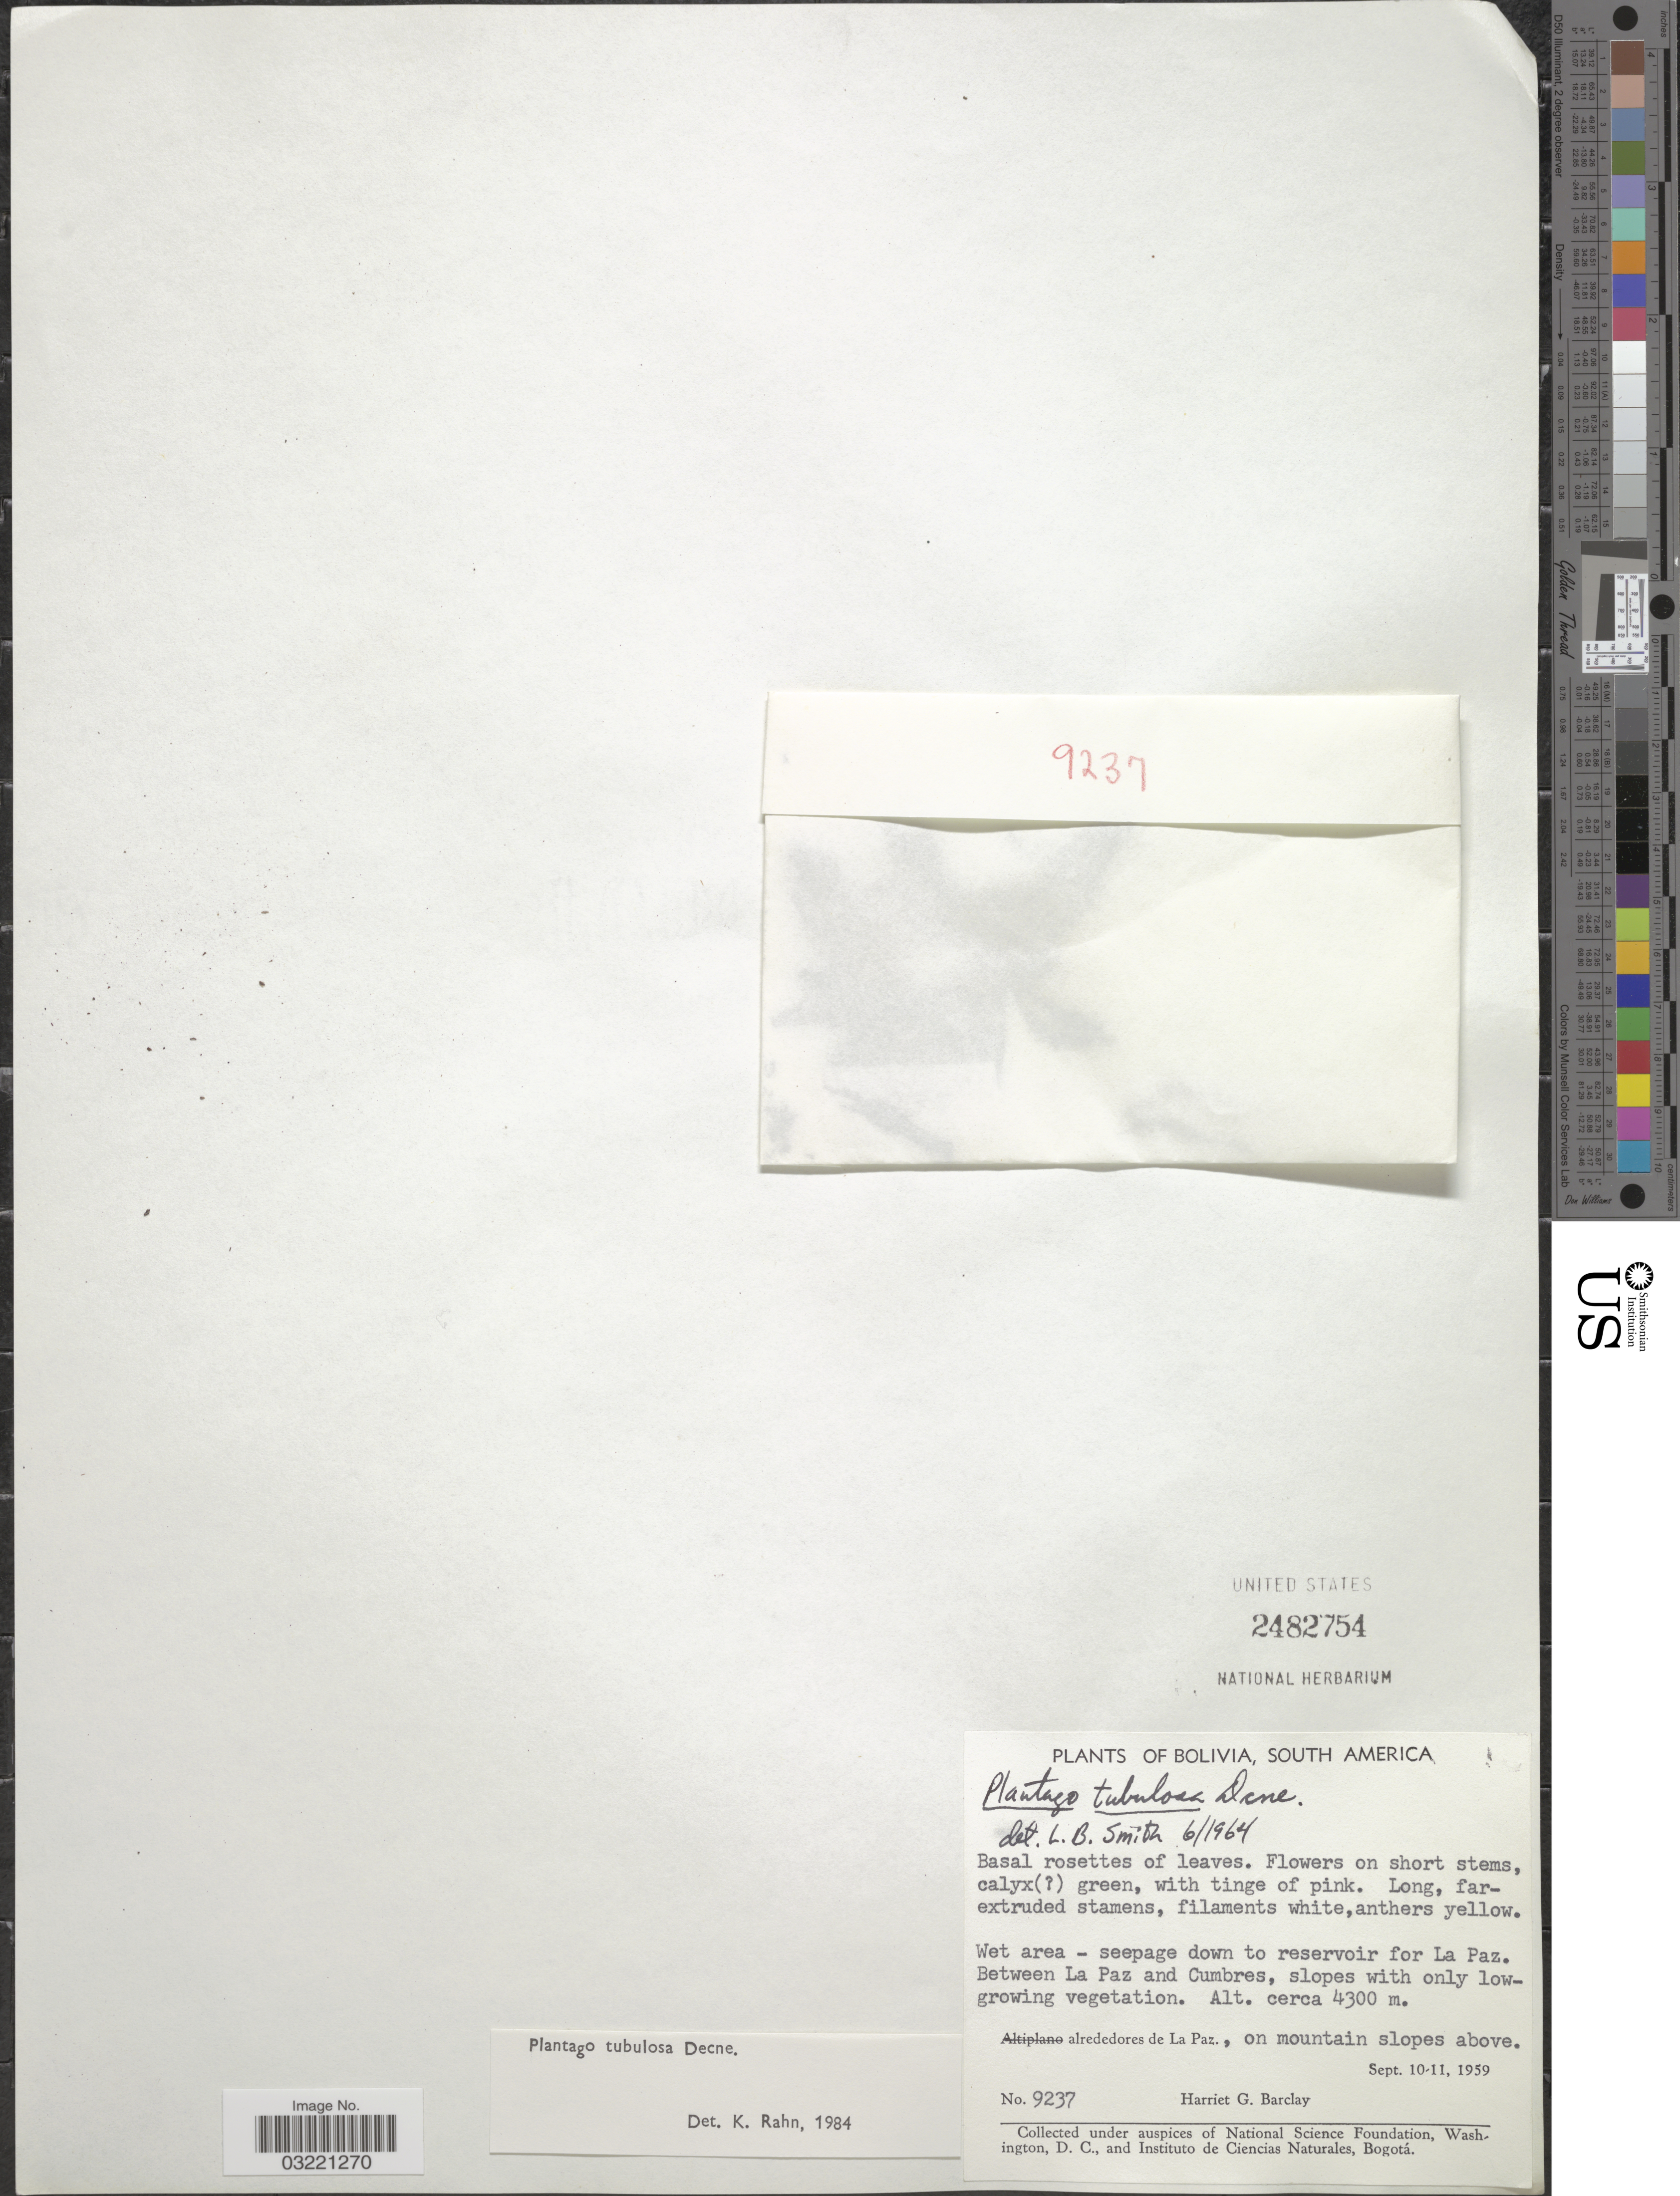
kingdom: Plantae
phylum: Tracheophyta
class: Magnoliopsida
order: Lamiales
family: Plantaginaceae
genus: Plantago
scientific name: Plantago tubulosa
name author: Decne.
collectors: H. G. Barclay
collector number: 9237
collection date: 1959-09-10/1959-09-11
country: Bolivia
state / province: La Paz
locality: Seepage down to reservoir for La Paz. Between La Paz and Cumbres. Alrededores de La Paz.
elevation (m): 4300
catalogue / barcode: US 2482754